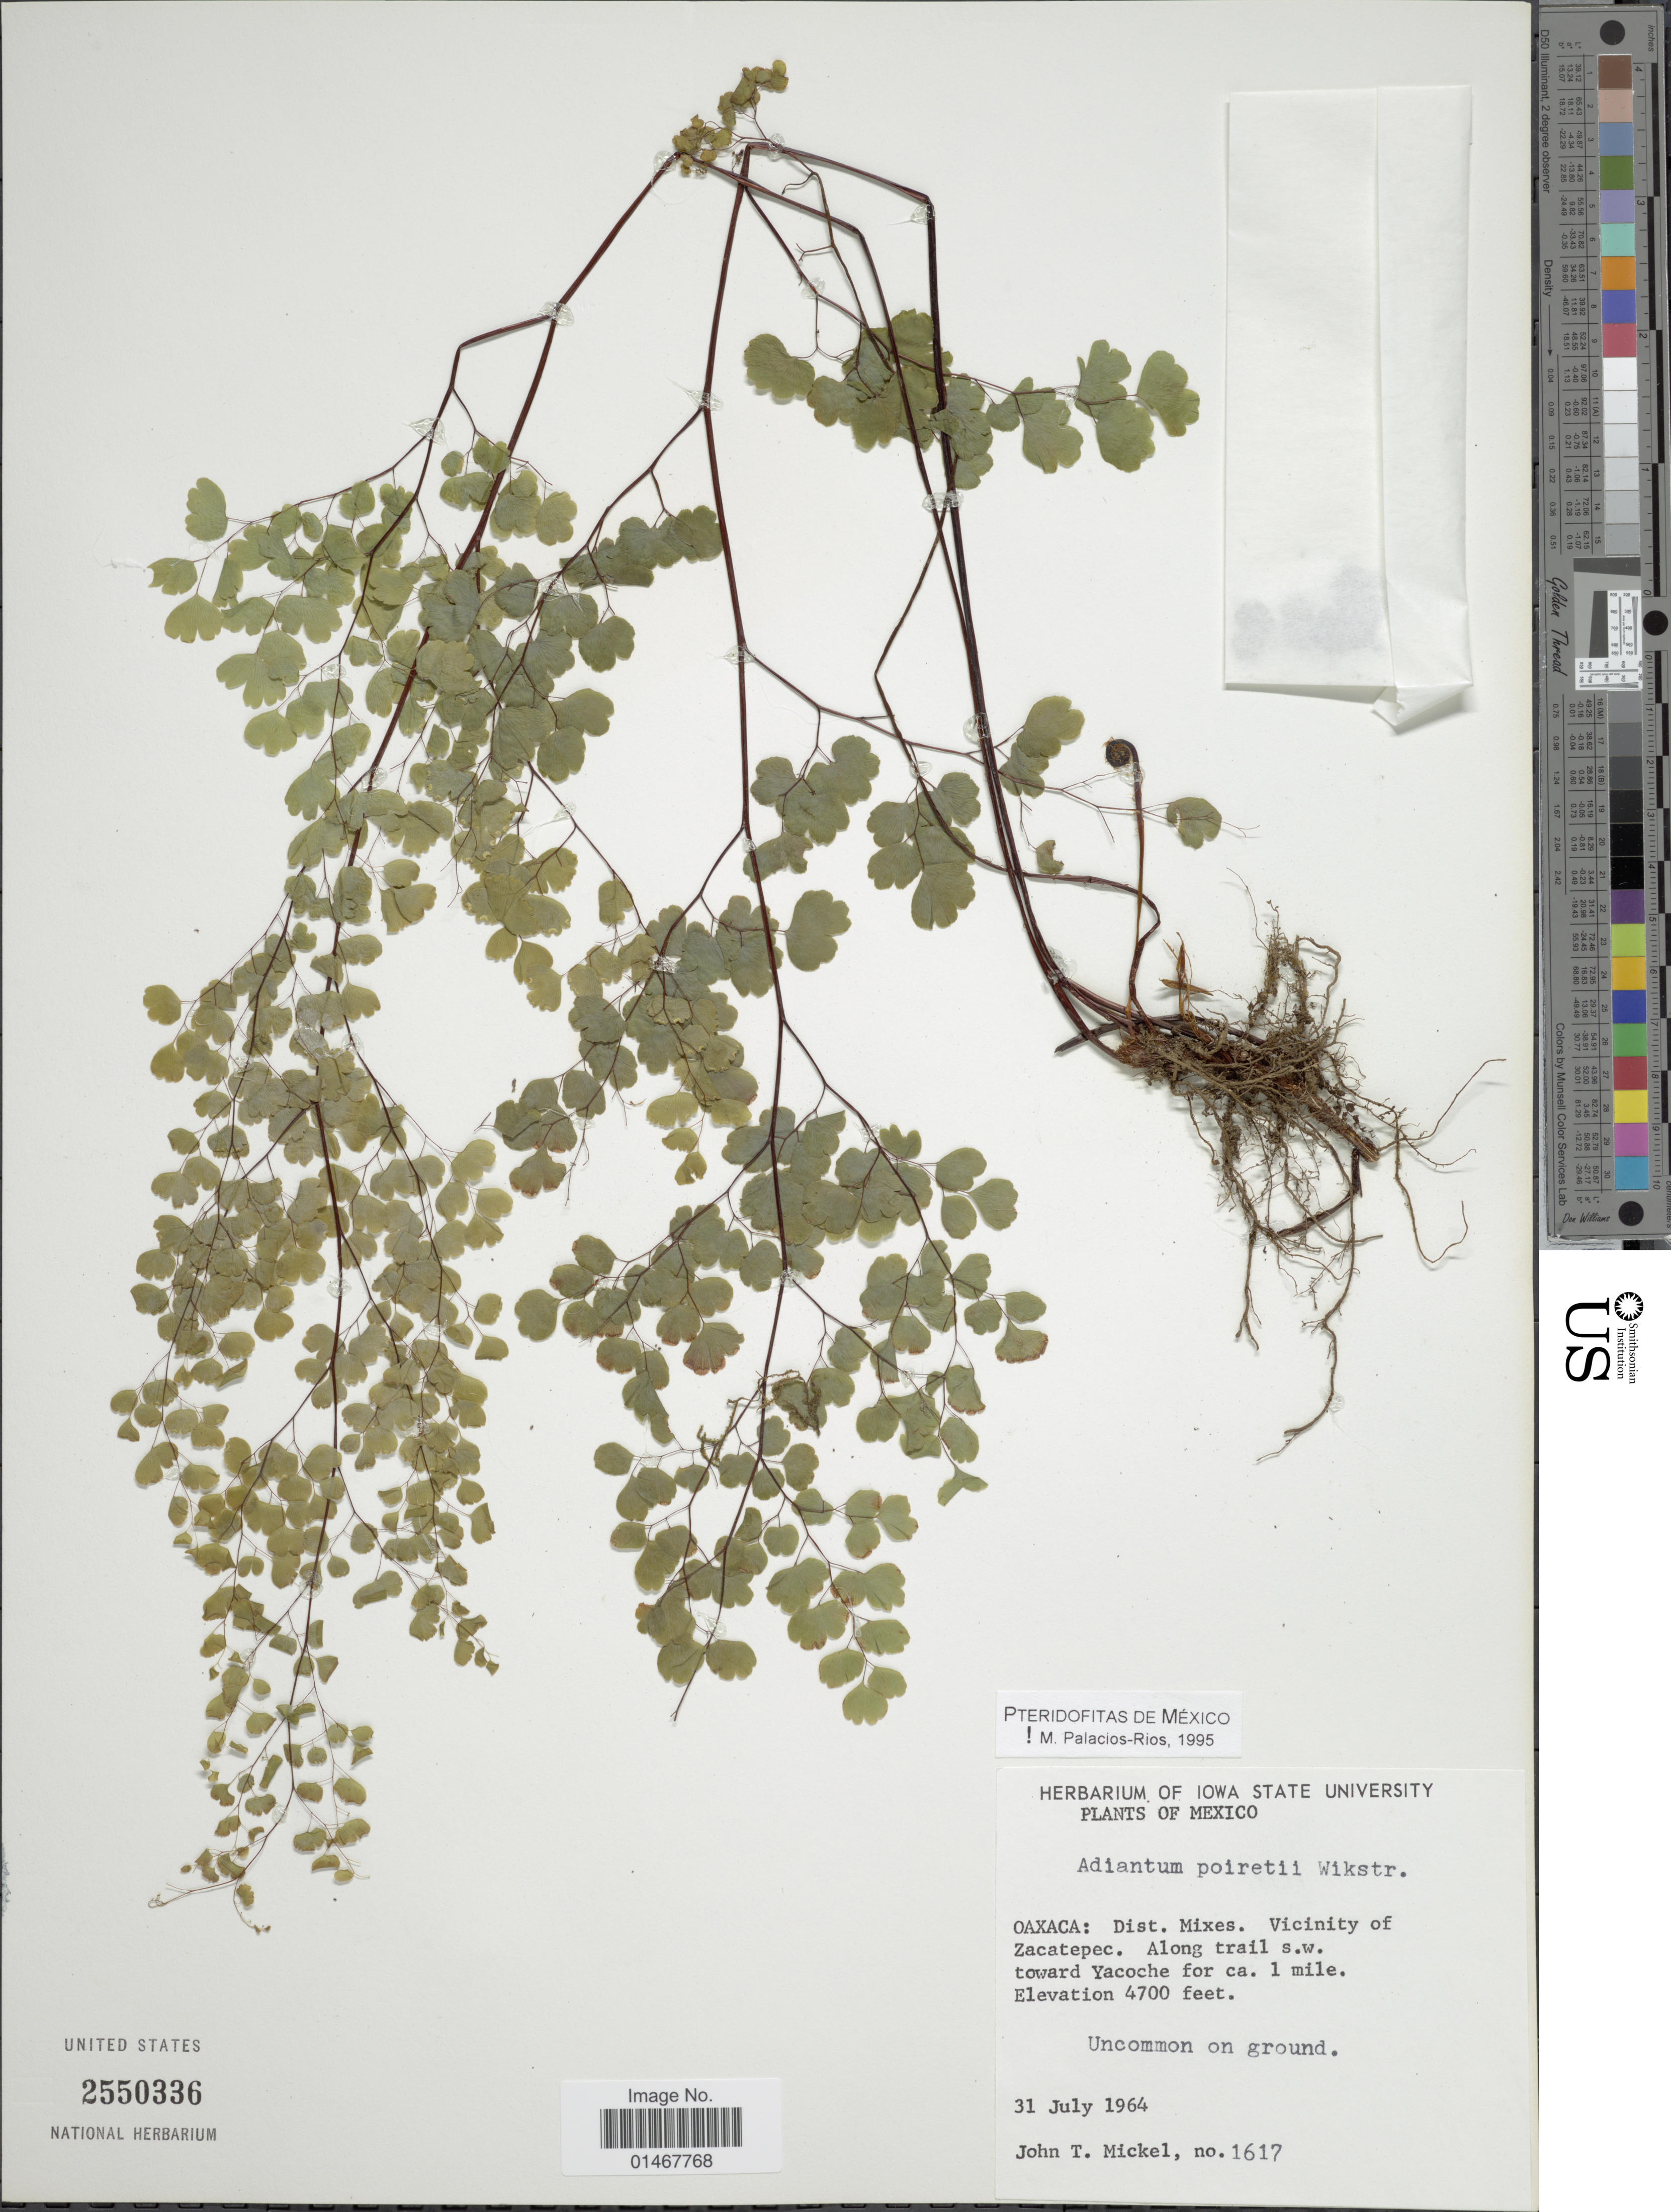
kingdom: Plantae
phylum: Tracheophyta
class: Polypodiopsida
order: Polypodiales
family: Pteridaceae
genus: Adiantum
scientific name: Adiantum poiretii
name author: Wikstr.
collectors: J. T. Mickel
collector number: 1617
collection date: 1964-07-31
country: Mexico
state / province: Oaxaca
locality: Dist Mixes. Vicinity of Zacatepec. along trail s.w. toward Yacoche for ca. 1 mile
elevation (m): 1433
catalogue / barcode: US 2550336